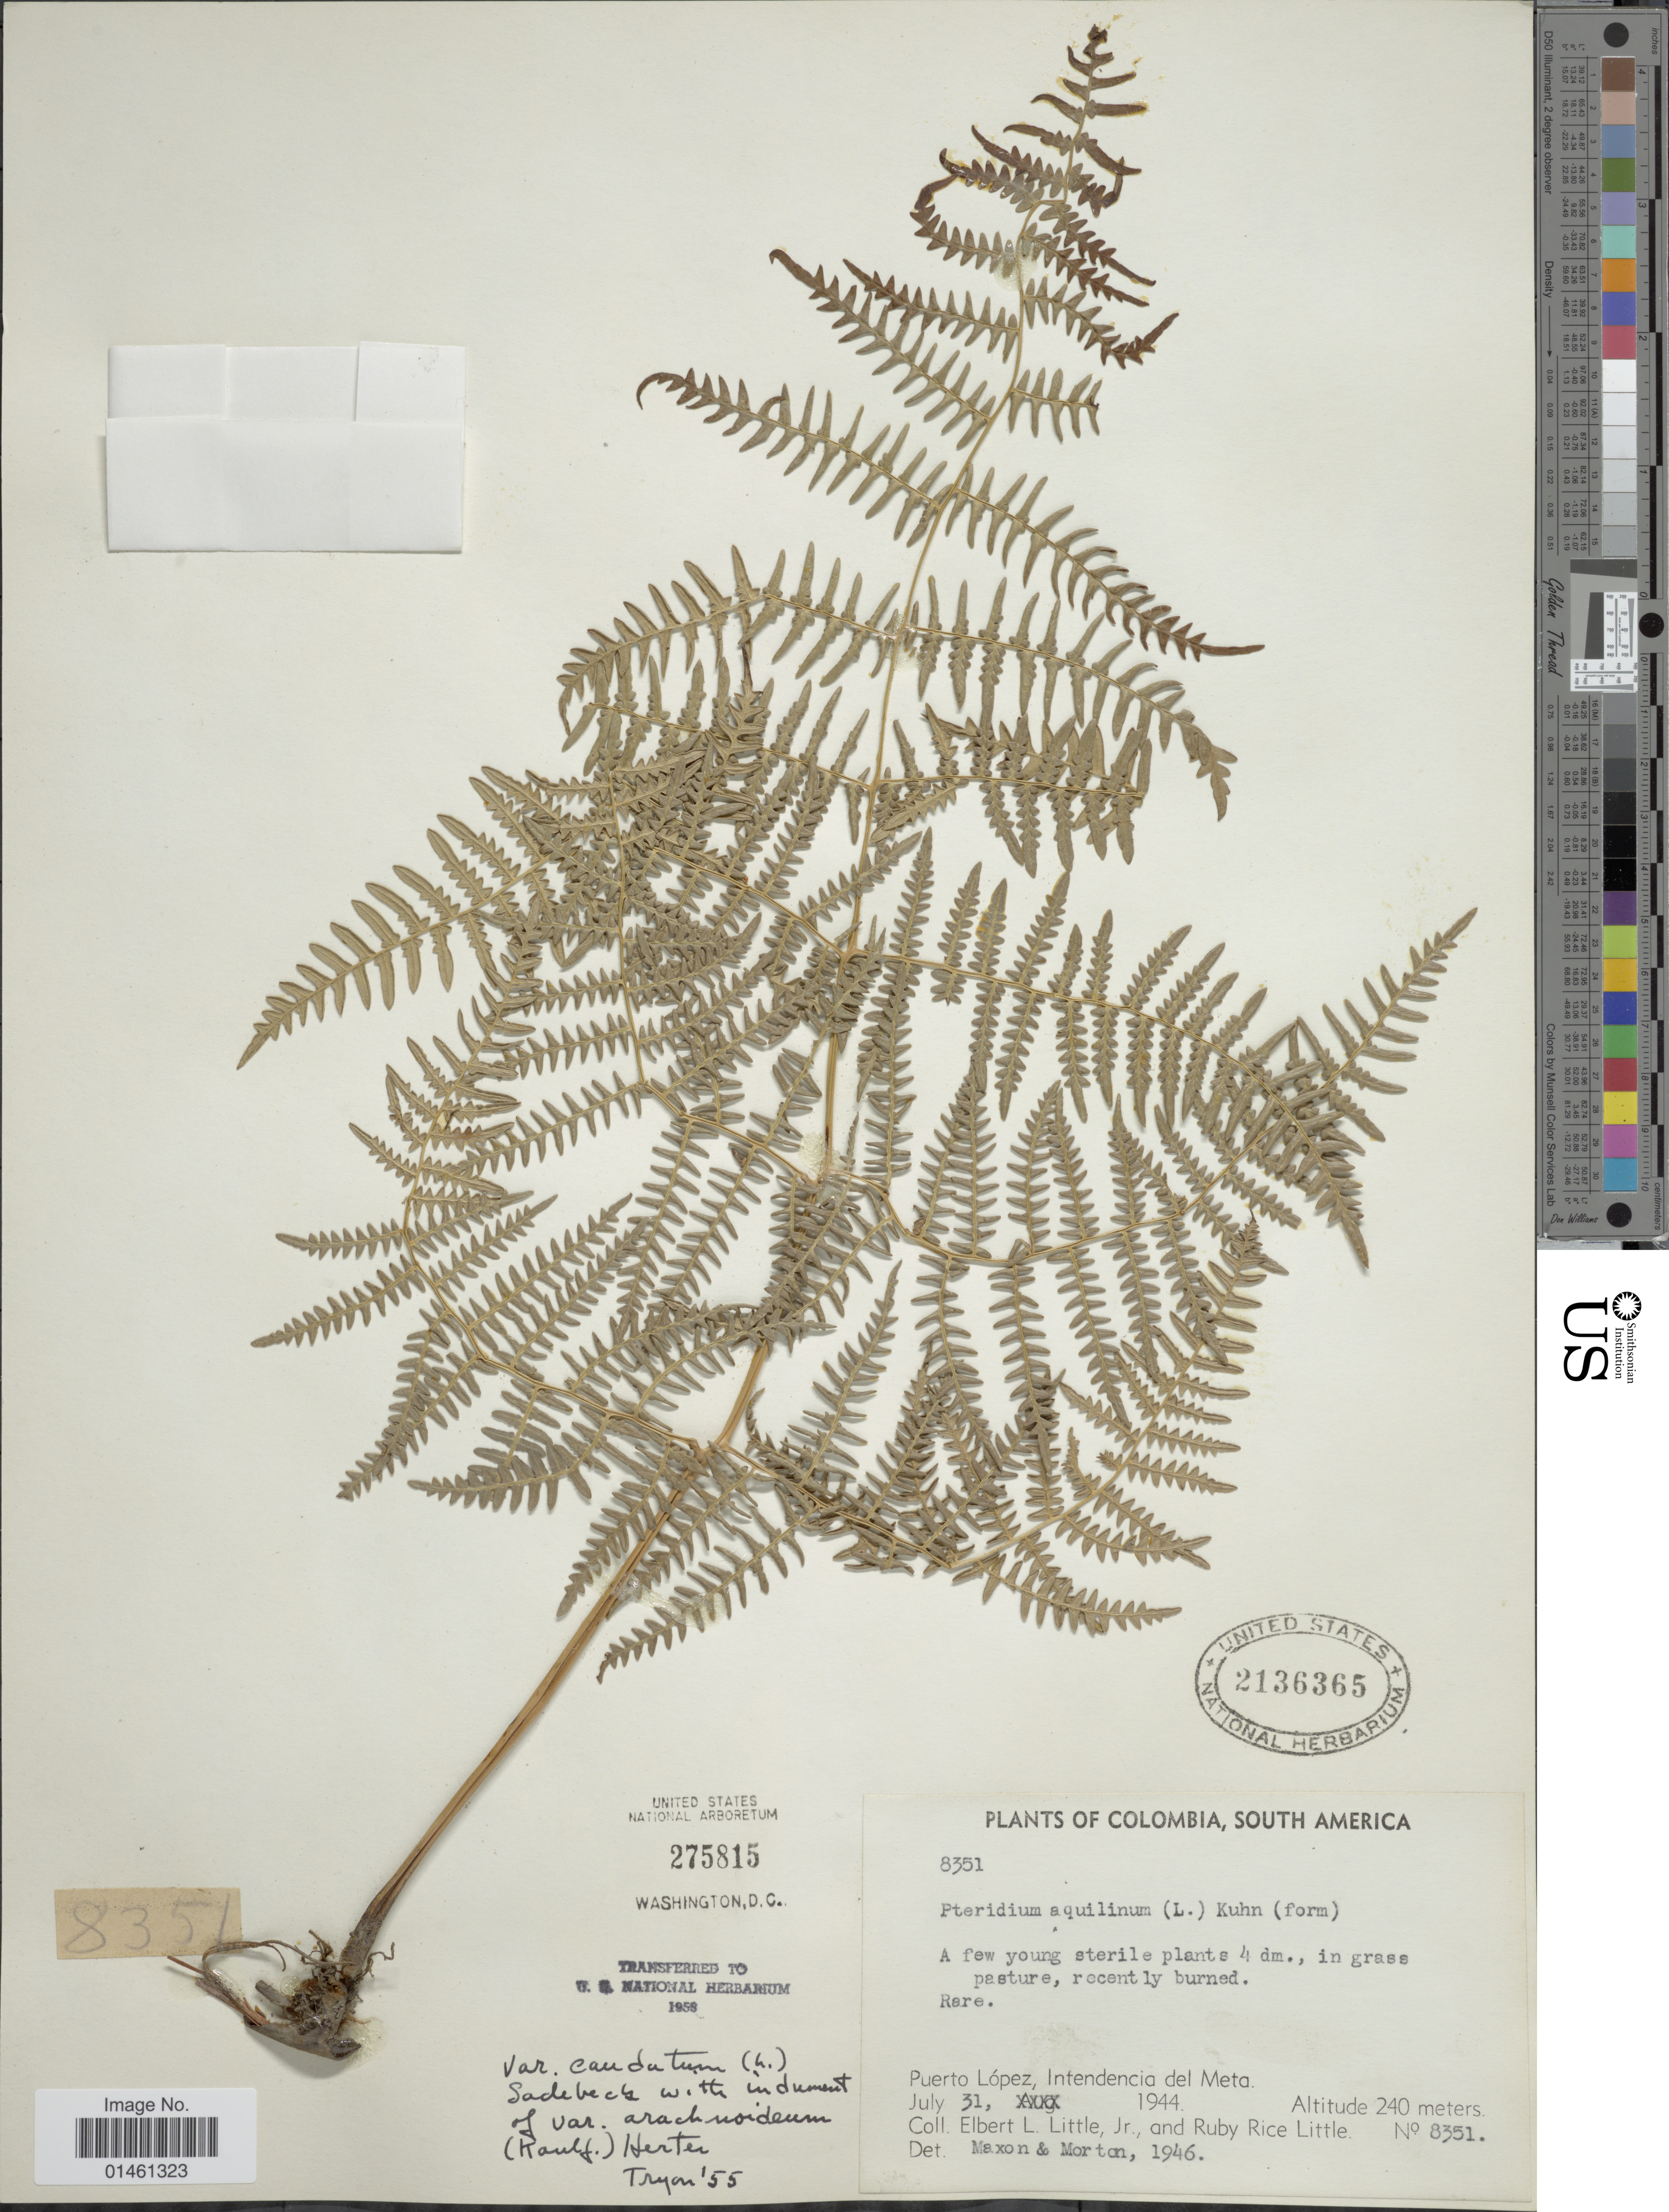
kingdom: Plantae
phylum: Tracheophyta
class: Polypodiopsida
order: Polypodiales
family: Dennstaedtiaceae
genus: Pteridium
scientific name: Pteridium caudatum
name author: (L.) Maxon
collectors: E. L. Little & R. R. Little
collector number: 8351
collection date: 1944-07-31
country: Colombia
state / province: Meta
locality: South America, Puerto López, Intendencia del Meta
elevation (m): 240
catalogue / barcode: US 2136365